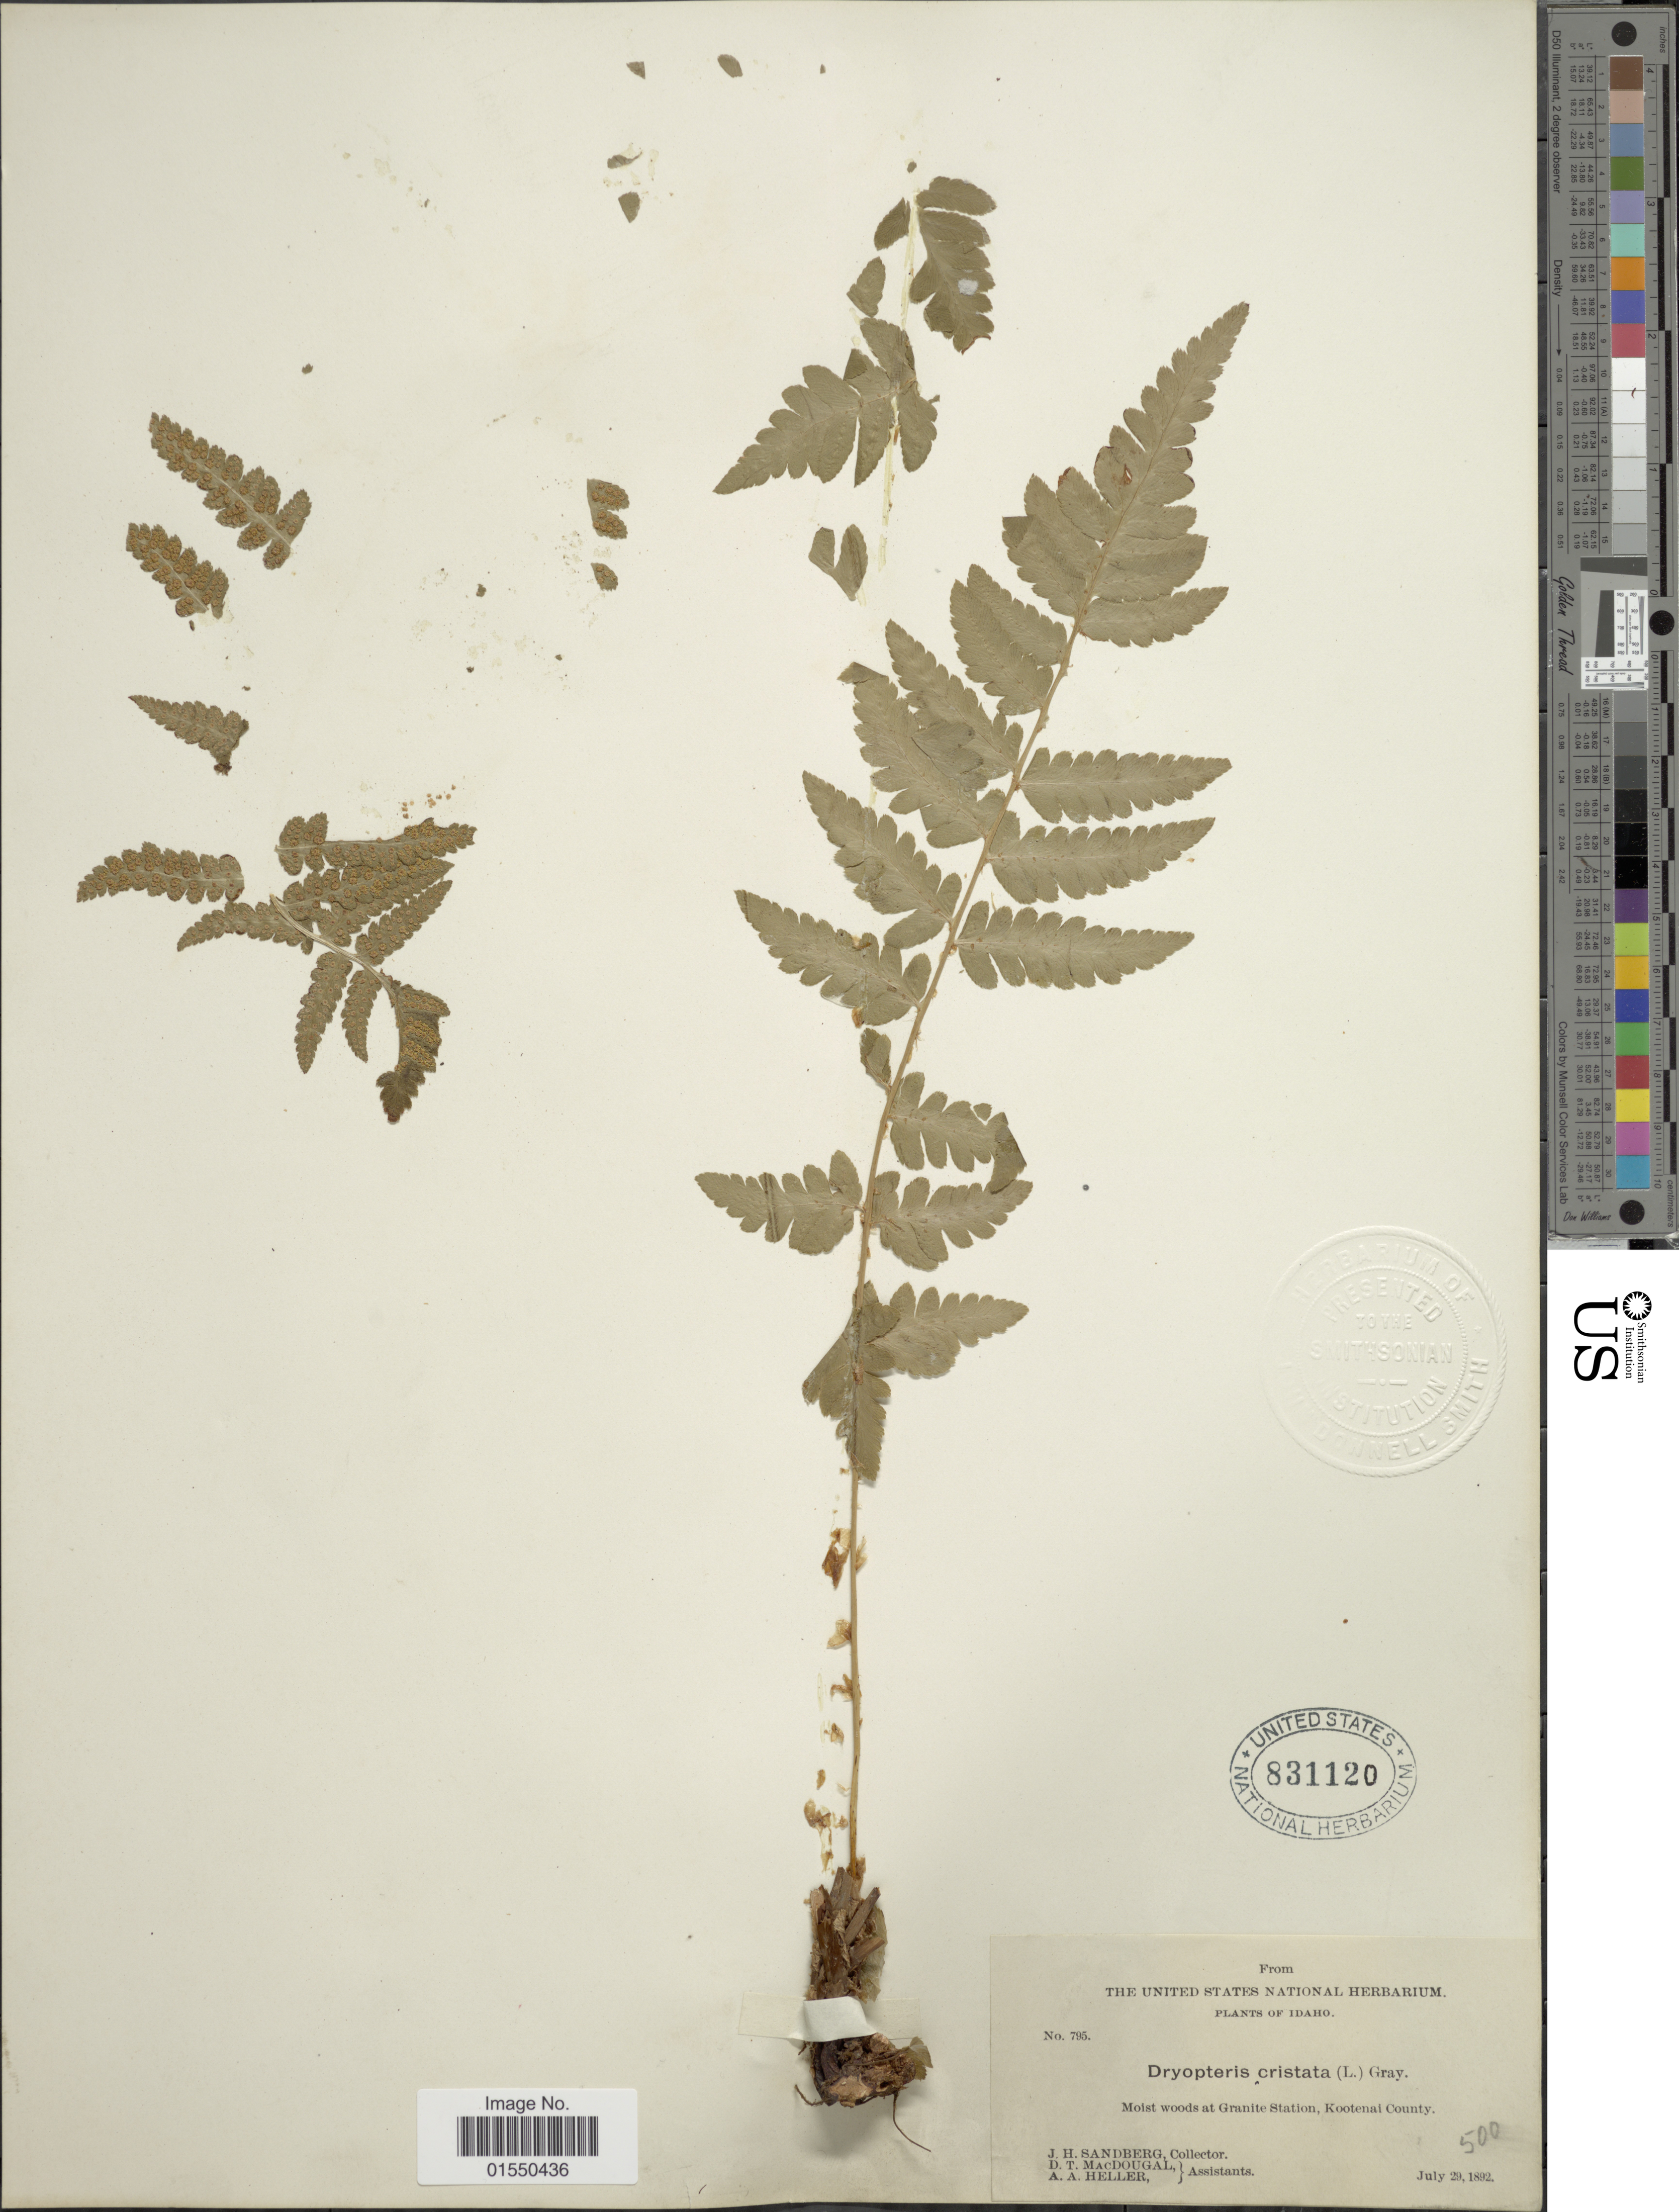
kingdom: Plantae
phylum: Tracheophyta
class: Polypodiopsida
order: Polypodiales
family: Dryopteridaceae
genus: Dryopteris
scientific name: Dryopteris cristata var. spinulosa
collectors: J. H. Sandberg, D. T. MacDougal & A. A. Heller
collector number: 795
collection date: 1892-07-29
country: United States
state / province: Idaho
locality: Moist woods at Granite Station, Kootenai County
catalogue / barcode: US 831120